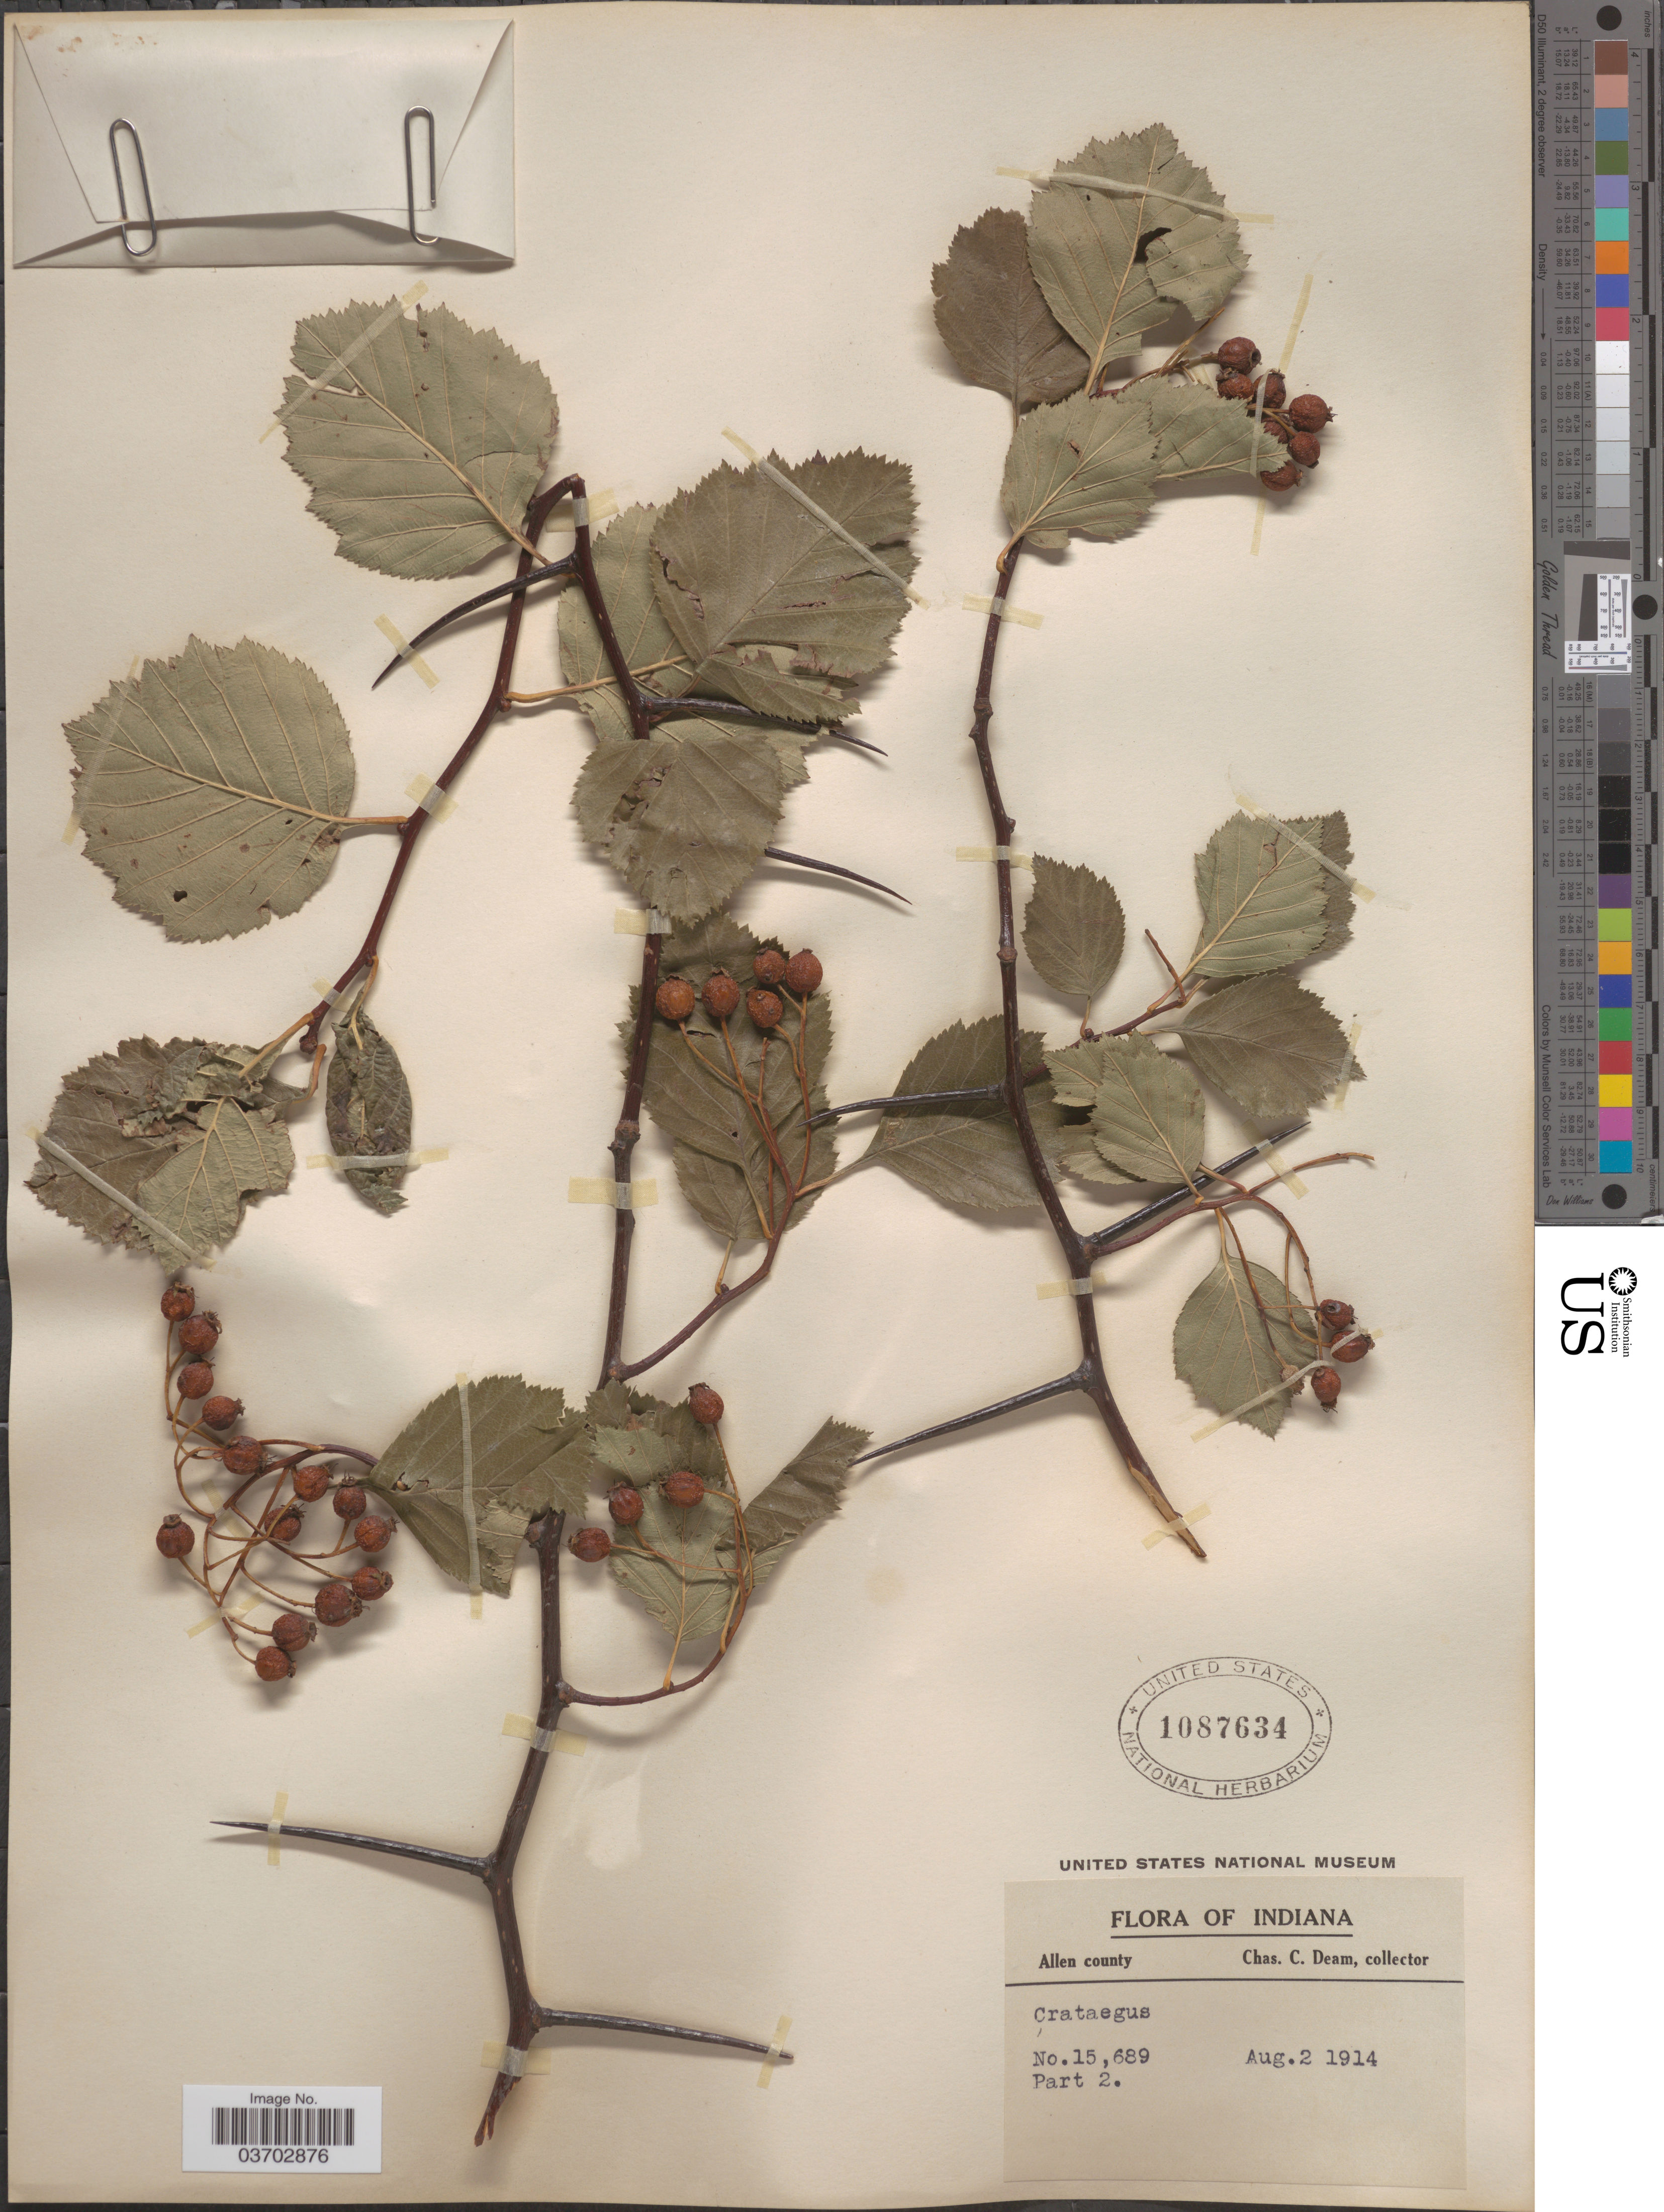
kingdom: Plantae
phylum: Tracheophyta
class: Magnoliopsida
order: Rosales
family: Rosaceae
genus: Crataegus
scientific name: Crataegus sp.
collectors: C. C. Deam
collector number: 15689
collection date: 1914-08-02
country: United States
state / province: Indiana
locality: Allen county.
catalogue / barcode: US 1087634